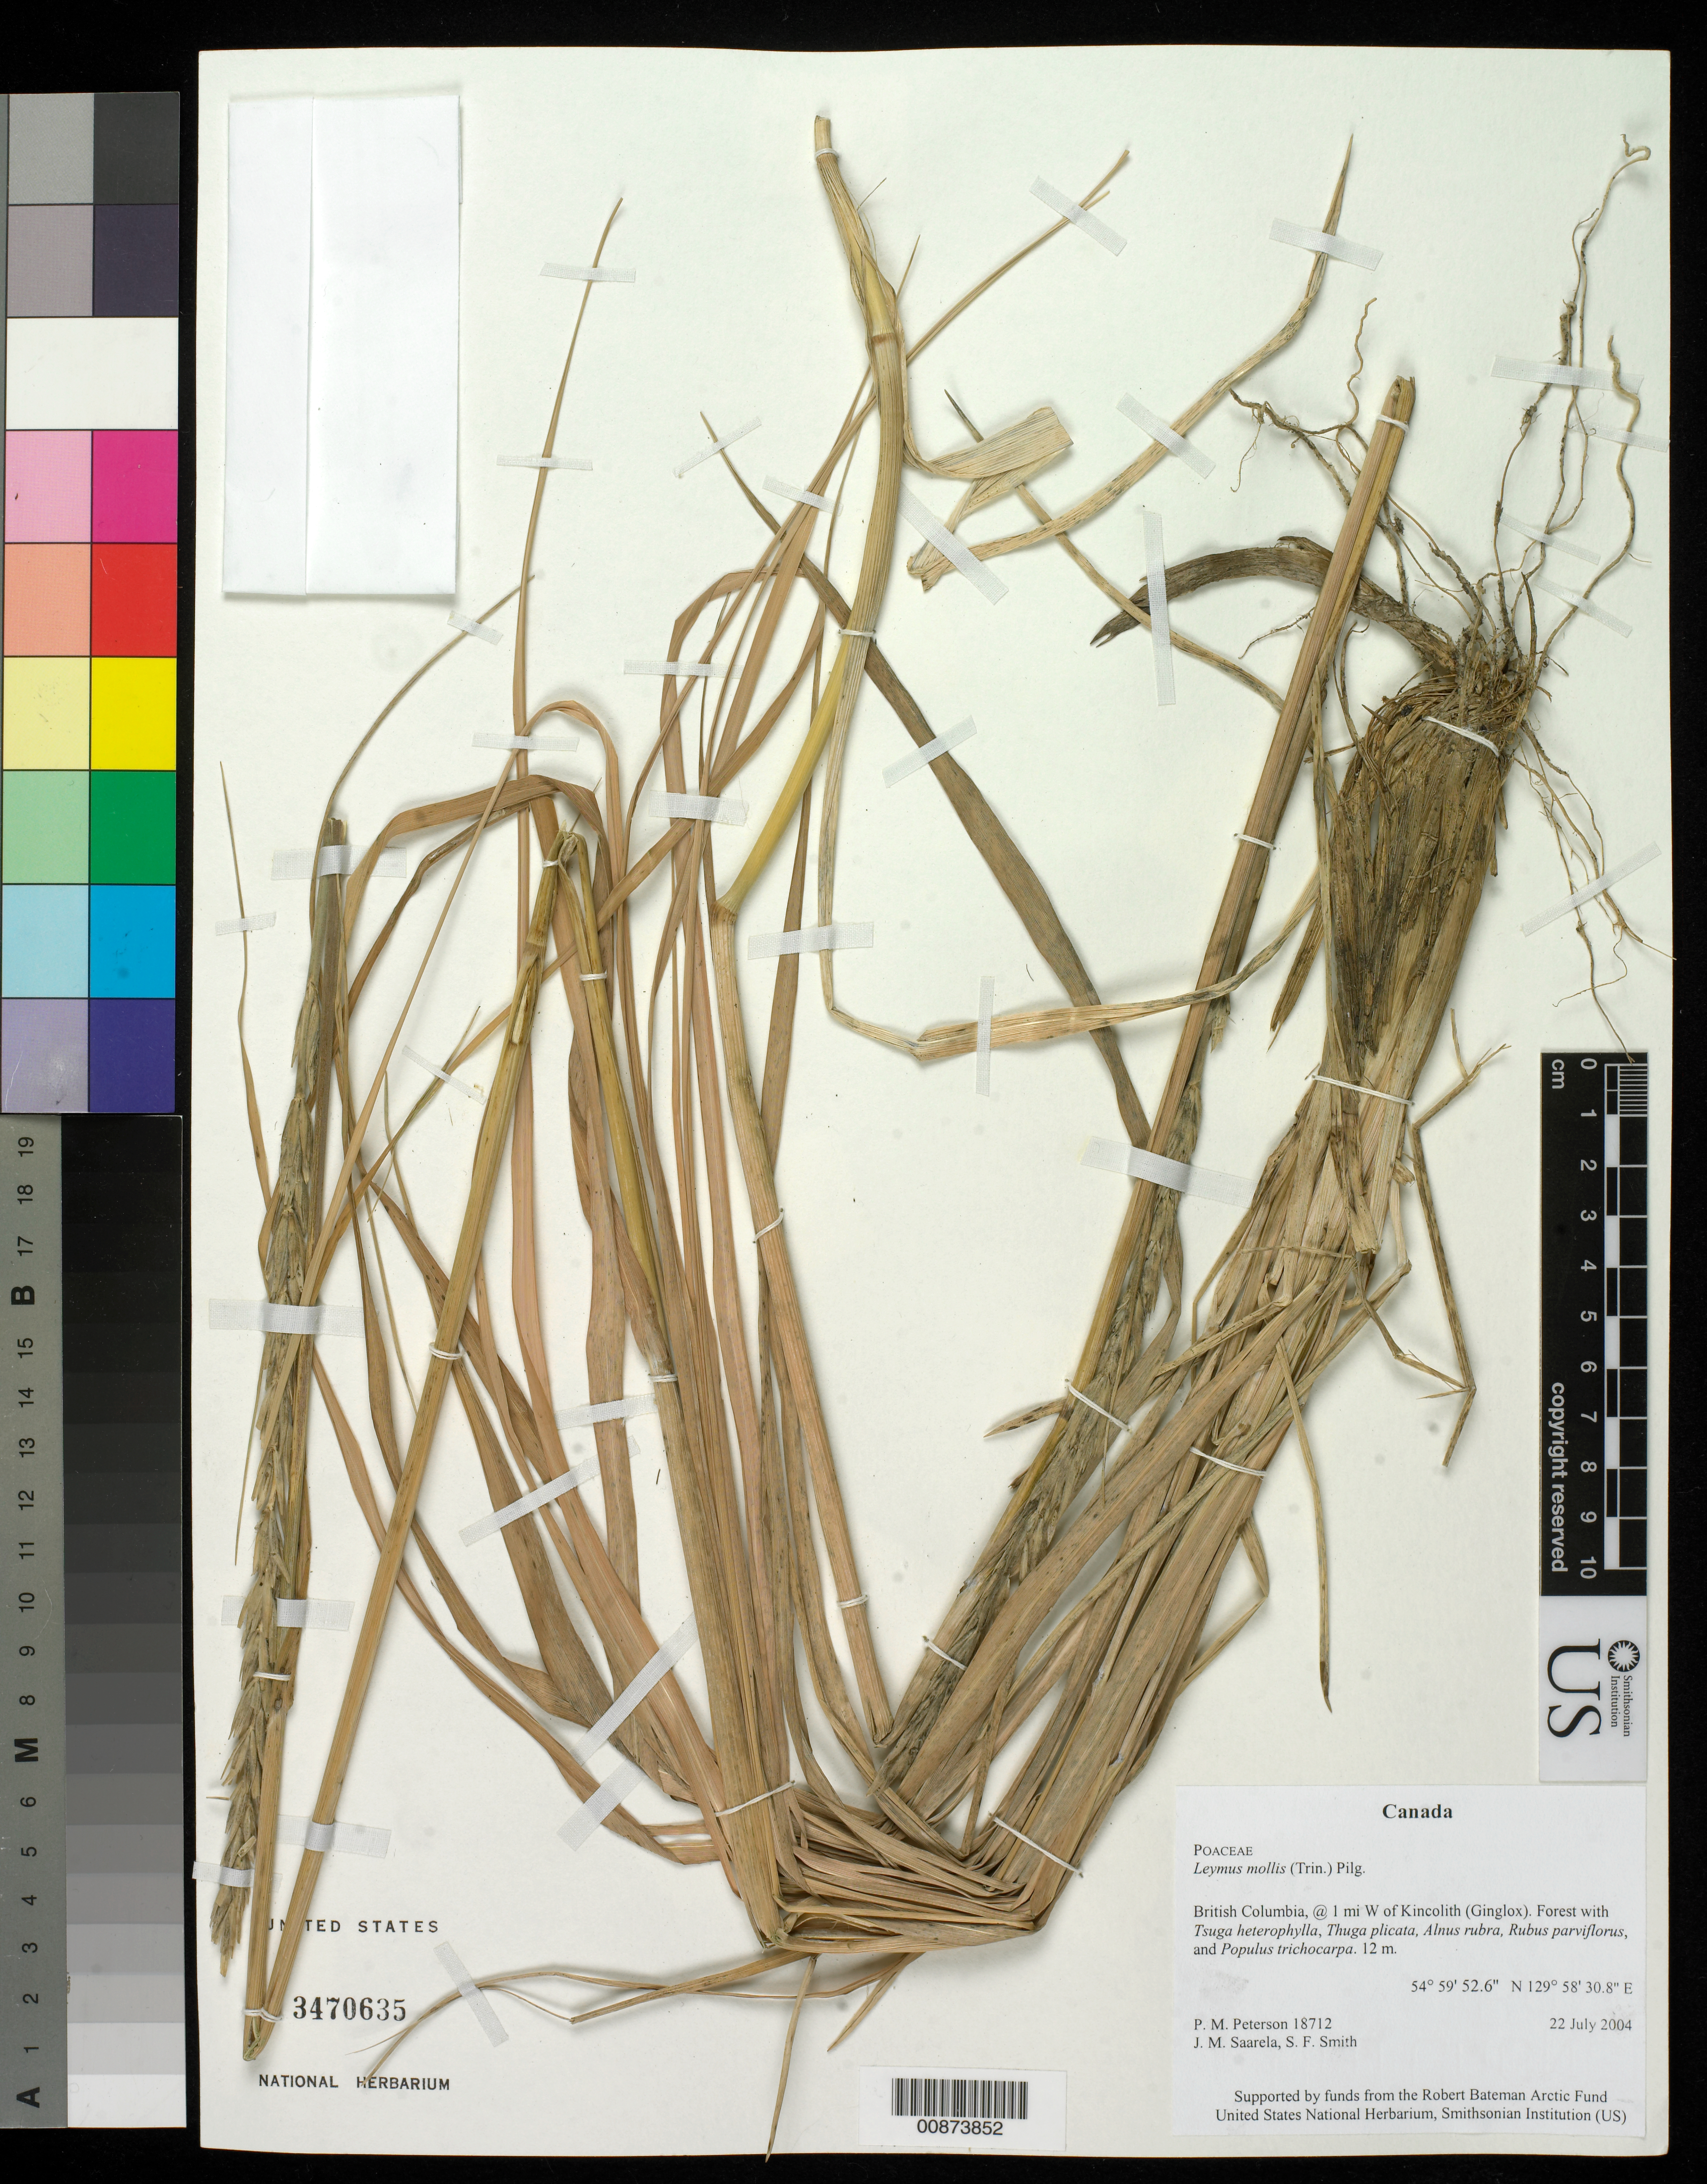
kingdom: Plantae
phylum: Tracheophyta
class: Liliopsida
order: Poales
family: Poaceae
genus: Leymus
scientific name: Leymus mollis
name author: (Trin.) Pilg.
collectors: P. M. Peterson, J. Saarela & S.F. Smith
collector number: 18712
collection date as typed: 22 Jul 2004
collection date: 2004-07-22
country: Canada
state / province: British Columbia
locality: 1 mi W of Kincolith (Ginglox). Forest with Tsuga heterophylla, Thuja plicata, Alnus rubra, Rubus parviflorus, and Populus trichocarpa.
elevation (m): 12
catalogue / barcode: US 3470635